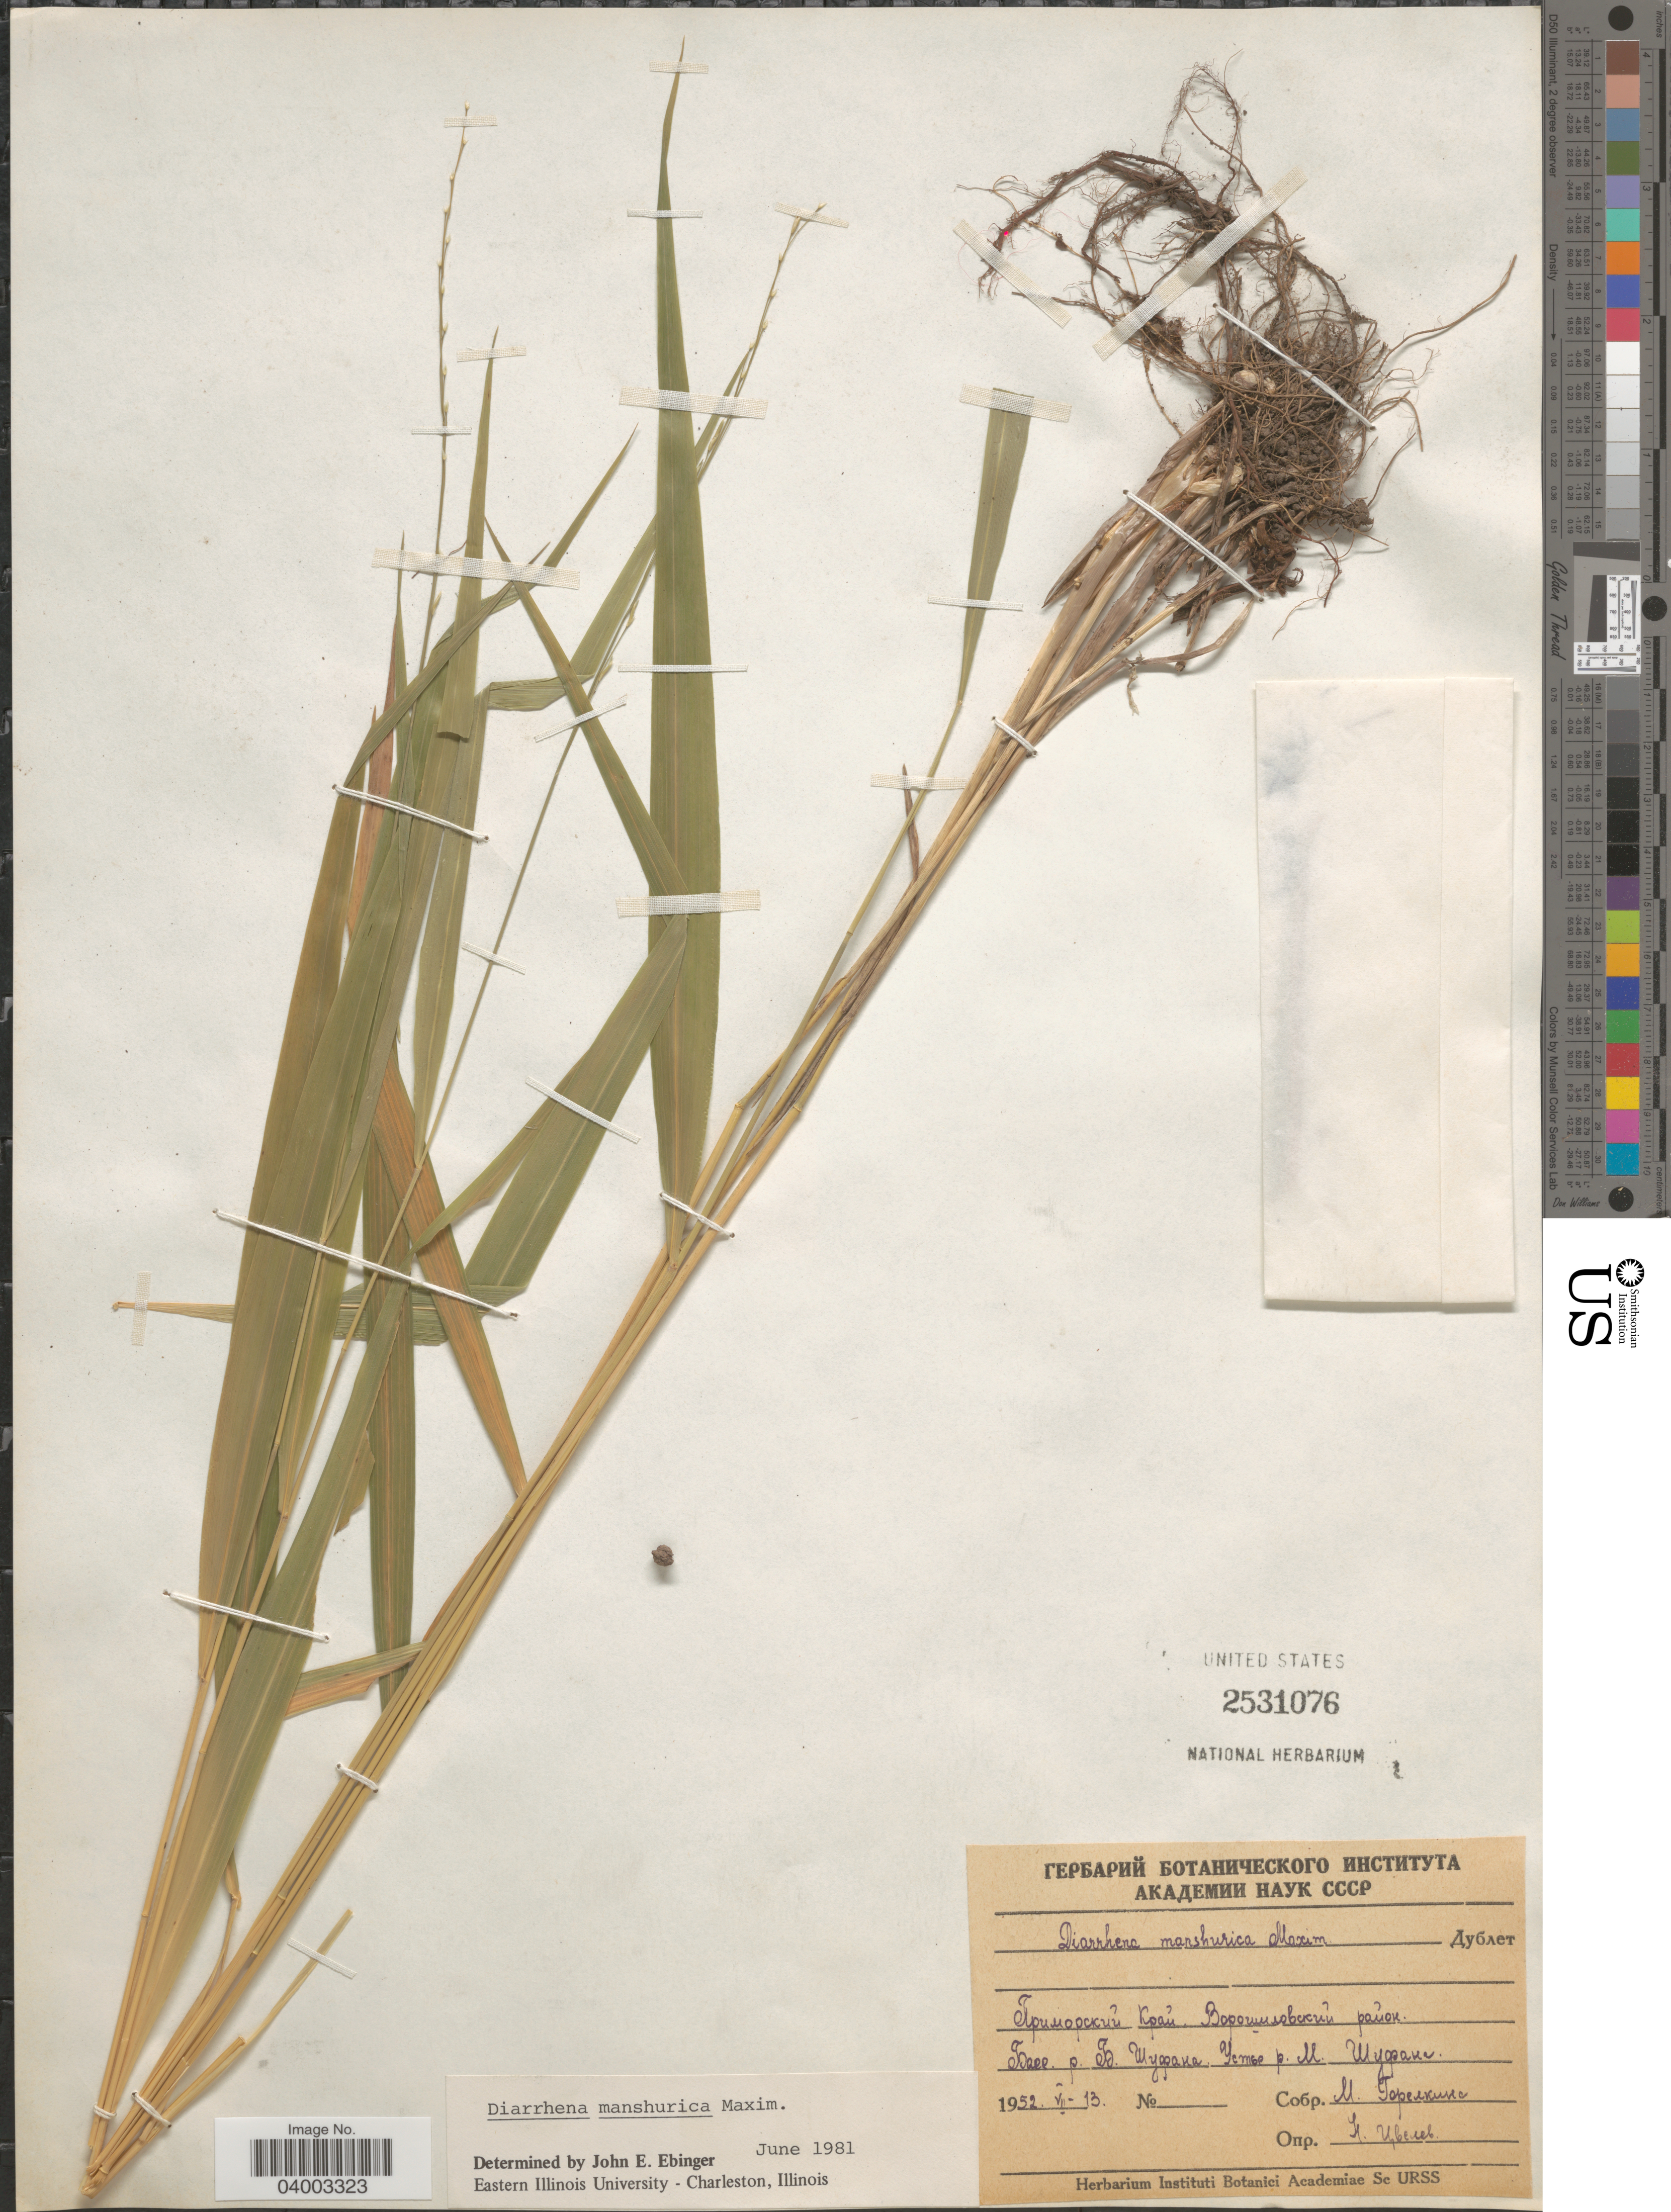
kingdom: Plantae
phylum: Tracheophyta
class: Liliopsida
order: Poales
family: Poaceae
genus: Diarrhena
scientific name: Diarrhena japonica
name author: Franch. & Sav.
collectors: M. Gorelkina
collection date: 1952-07-13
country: Russian Federation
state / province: Primorsky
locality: Voroshilovskiy District, basin of river Bolshoy Shufan, mouth of river Malyy Shufan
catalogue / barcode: US 2531076